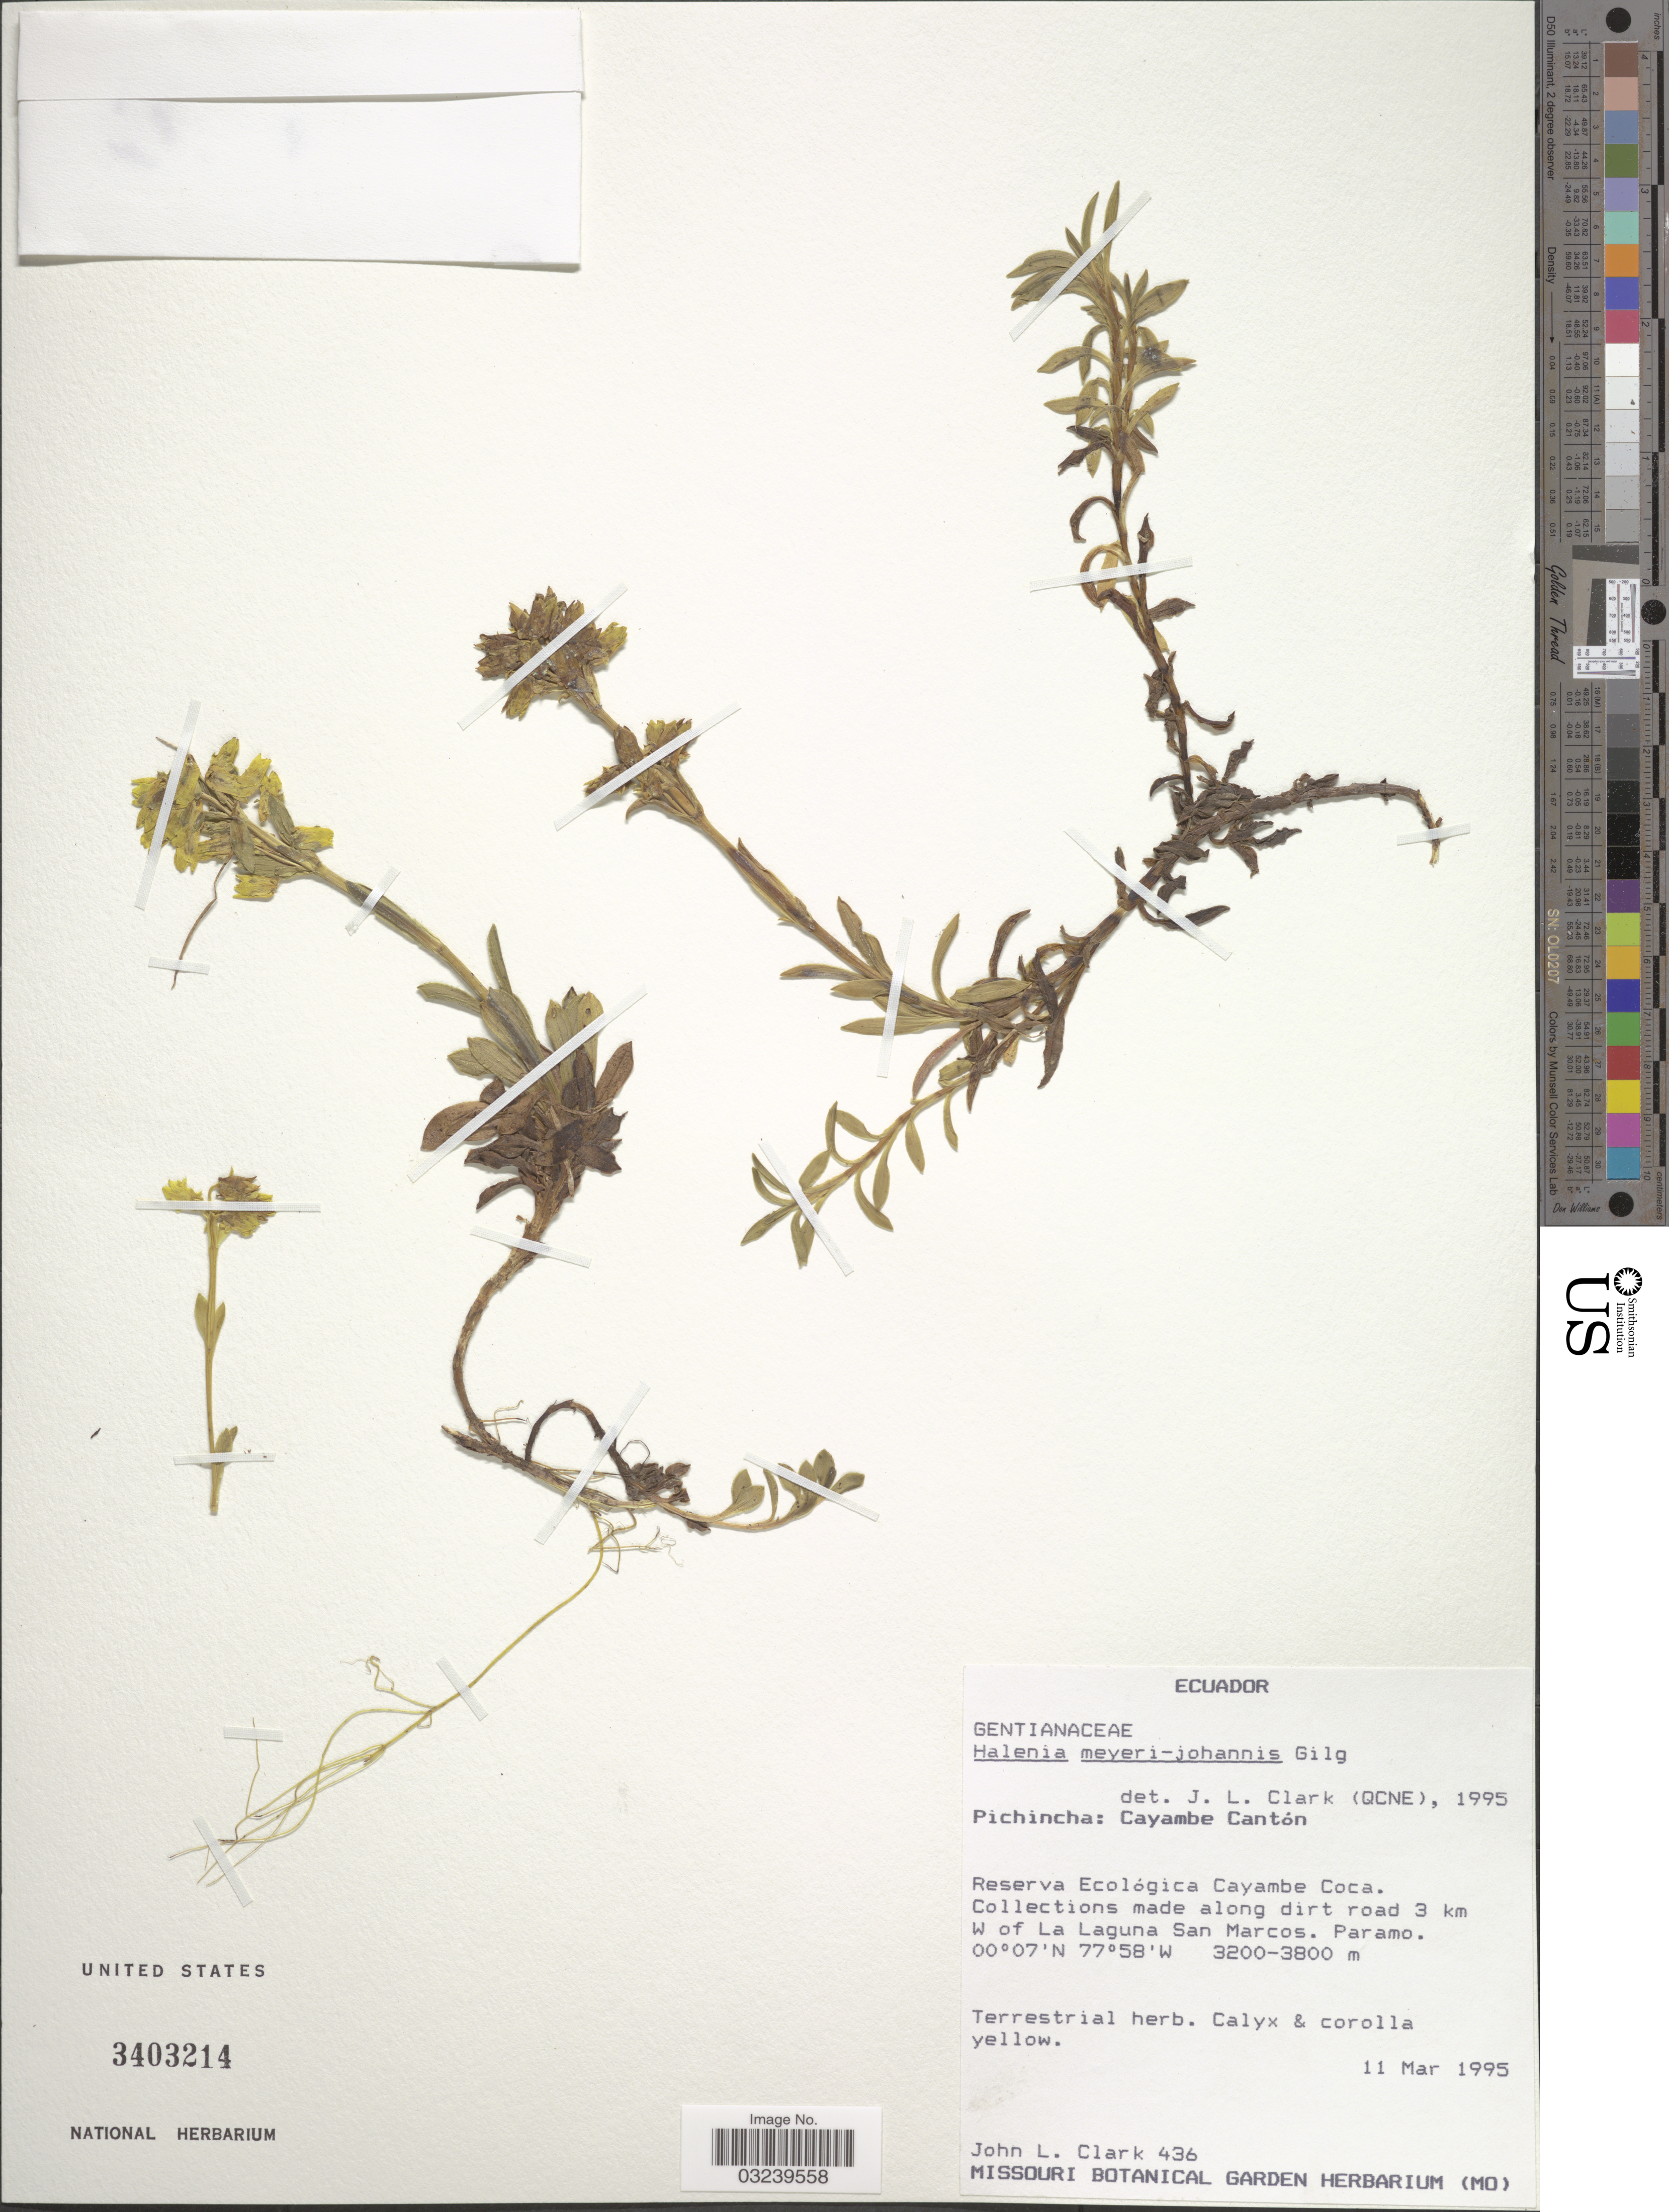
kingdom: Plantae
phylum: Tracheophyta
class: Magnoliopsida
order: Gentianales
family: Gentianaceae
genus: Halenia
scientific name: Halenia meyeri-johannis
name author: Gilg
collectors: J. L. Clark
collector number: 436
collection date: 1995-03-11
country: Ecuador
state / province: Pichincha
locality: Cayambe Cantón, Reserva Ecológica Cayambe Coca, along dirt road 3 km W of La Laguna San Marcos.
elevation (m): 3200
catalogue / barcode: US 3403214